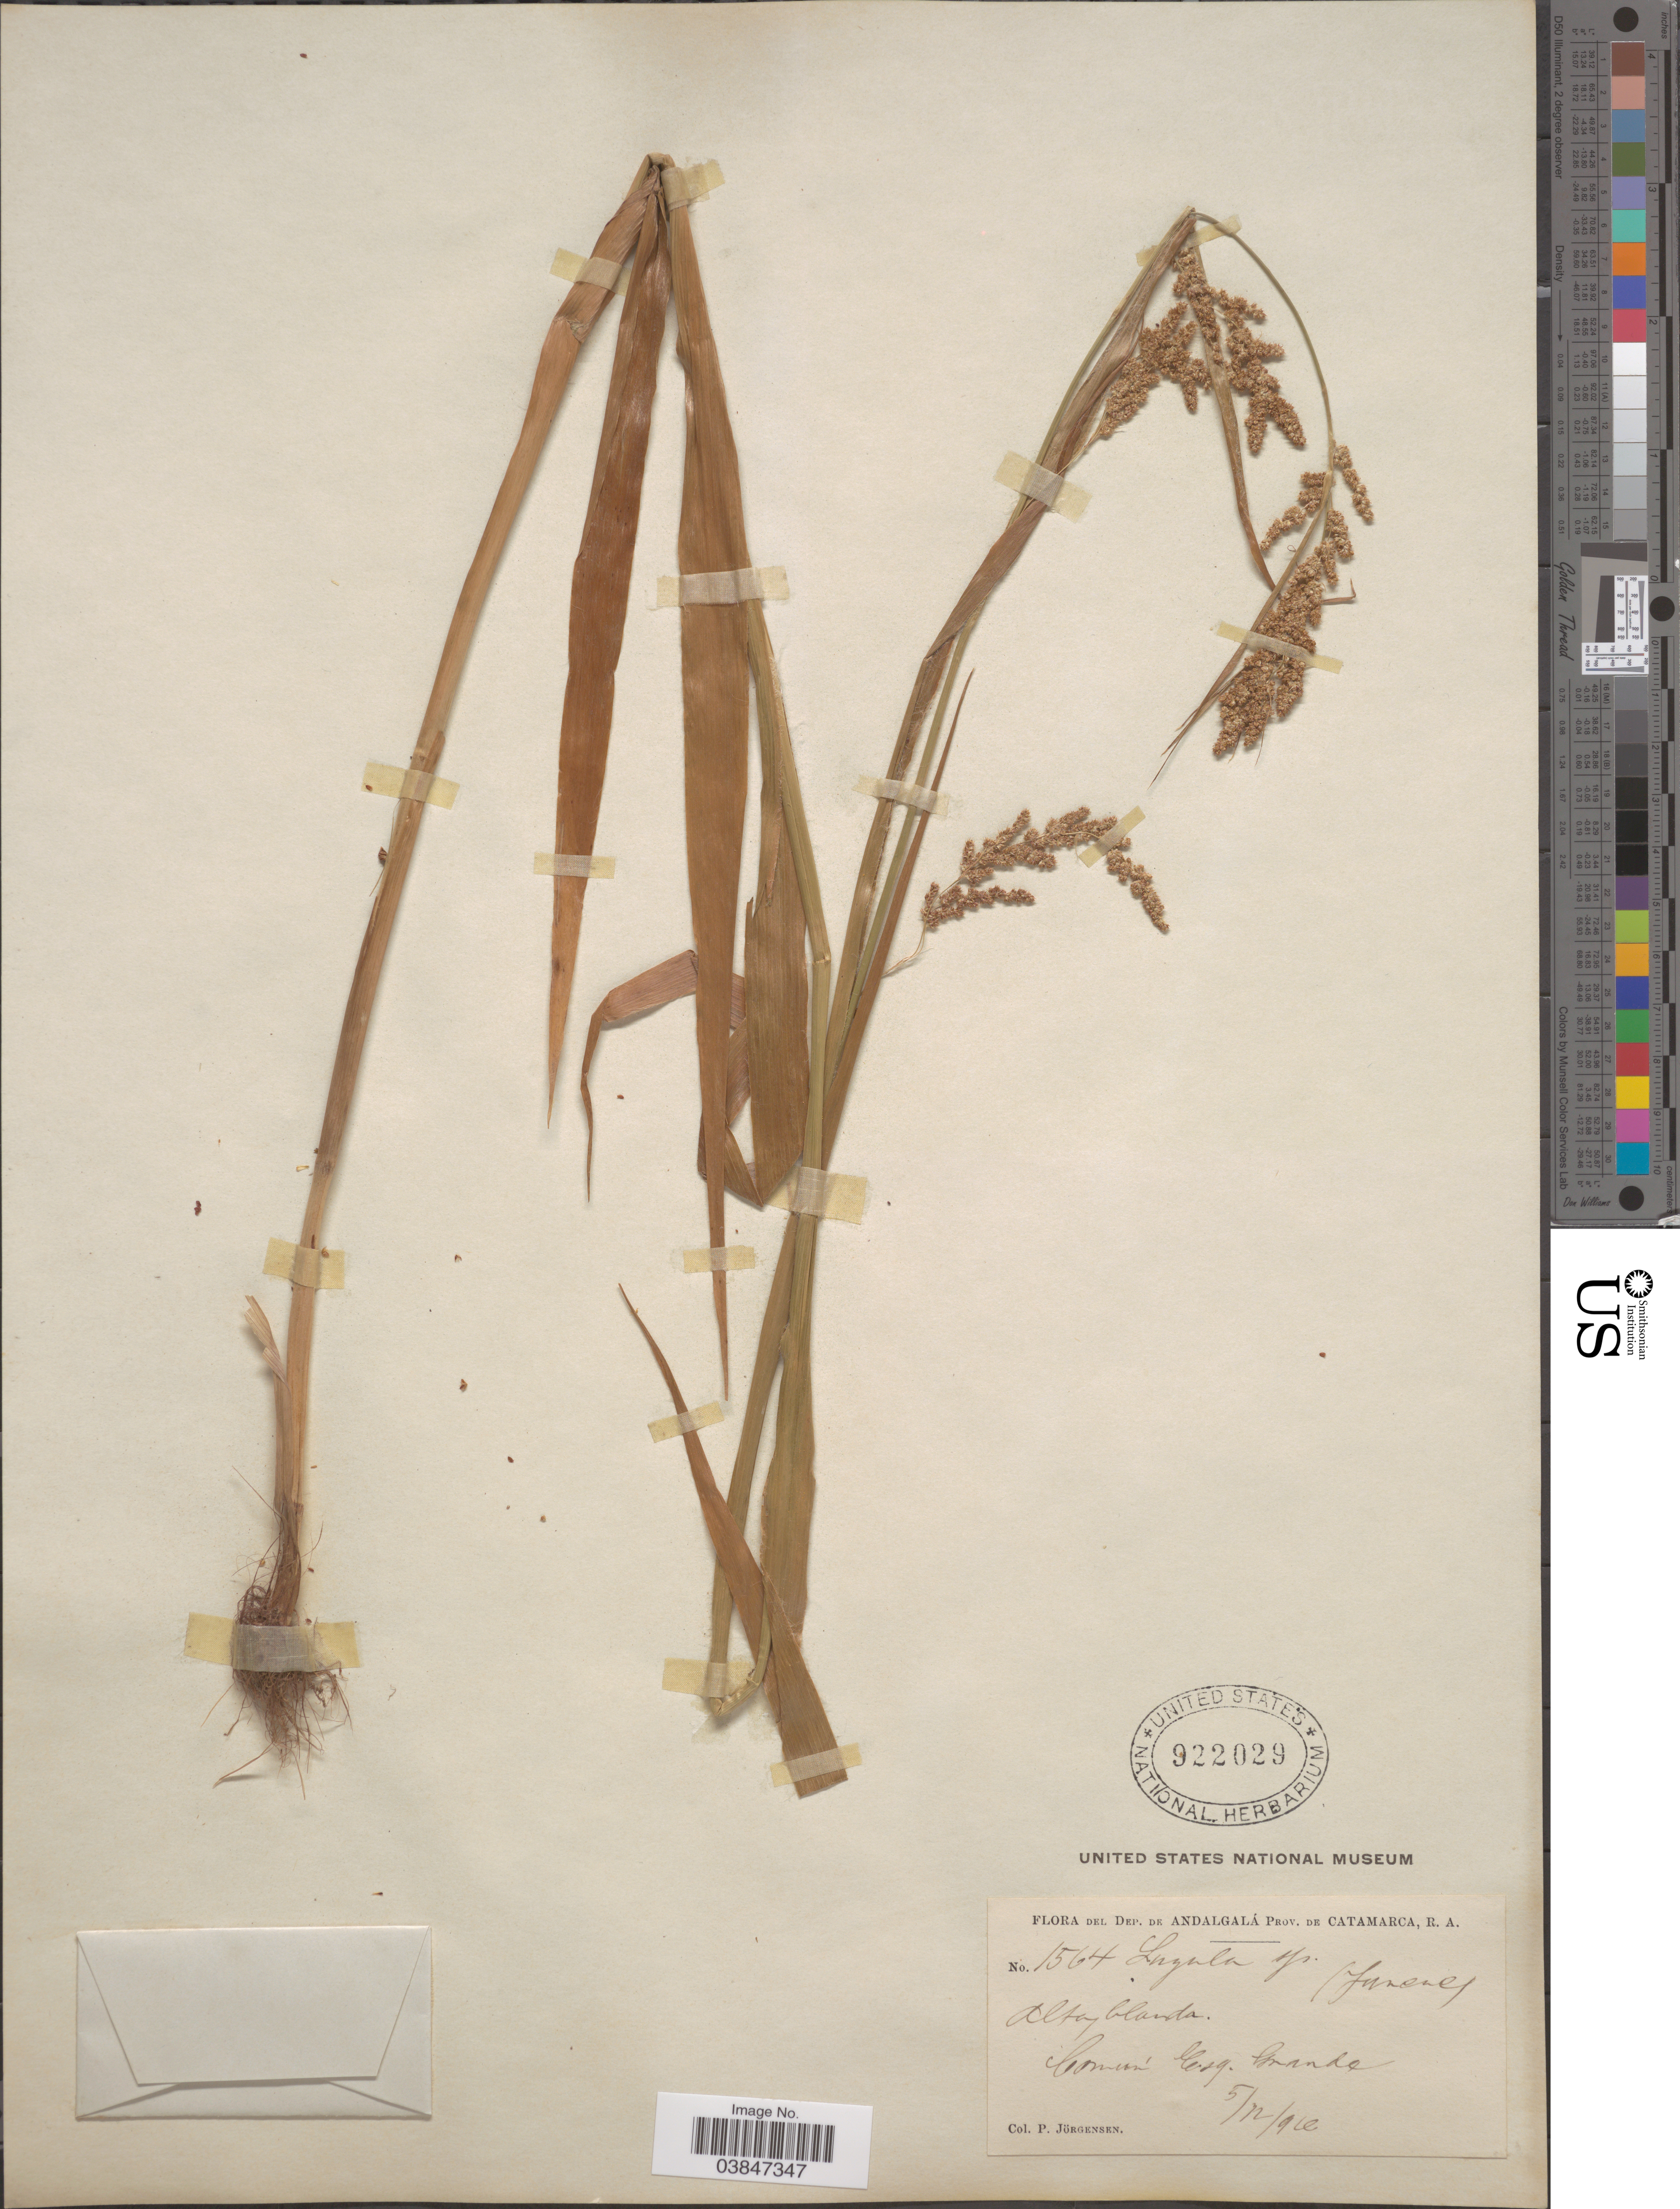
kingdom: Plantae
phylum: Tracheophyta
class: Liliopsida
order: Poales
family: Juncaceae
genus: Luzula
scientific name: Luzula excelsa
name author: Buchenau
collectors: P. Jörgensen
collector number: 1564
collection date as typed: Transcribed d/m/y: 6/12/90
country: Argentina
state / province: Catamarca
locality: Dep. de Andalgala. Comun Esq. Grande.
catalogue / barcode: US 922029